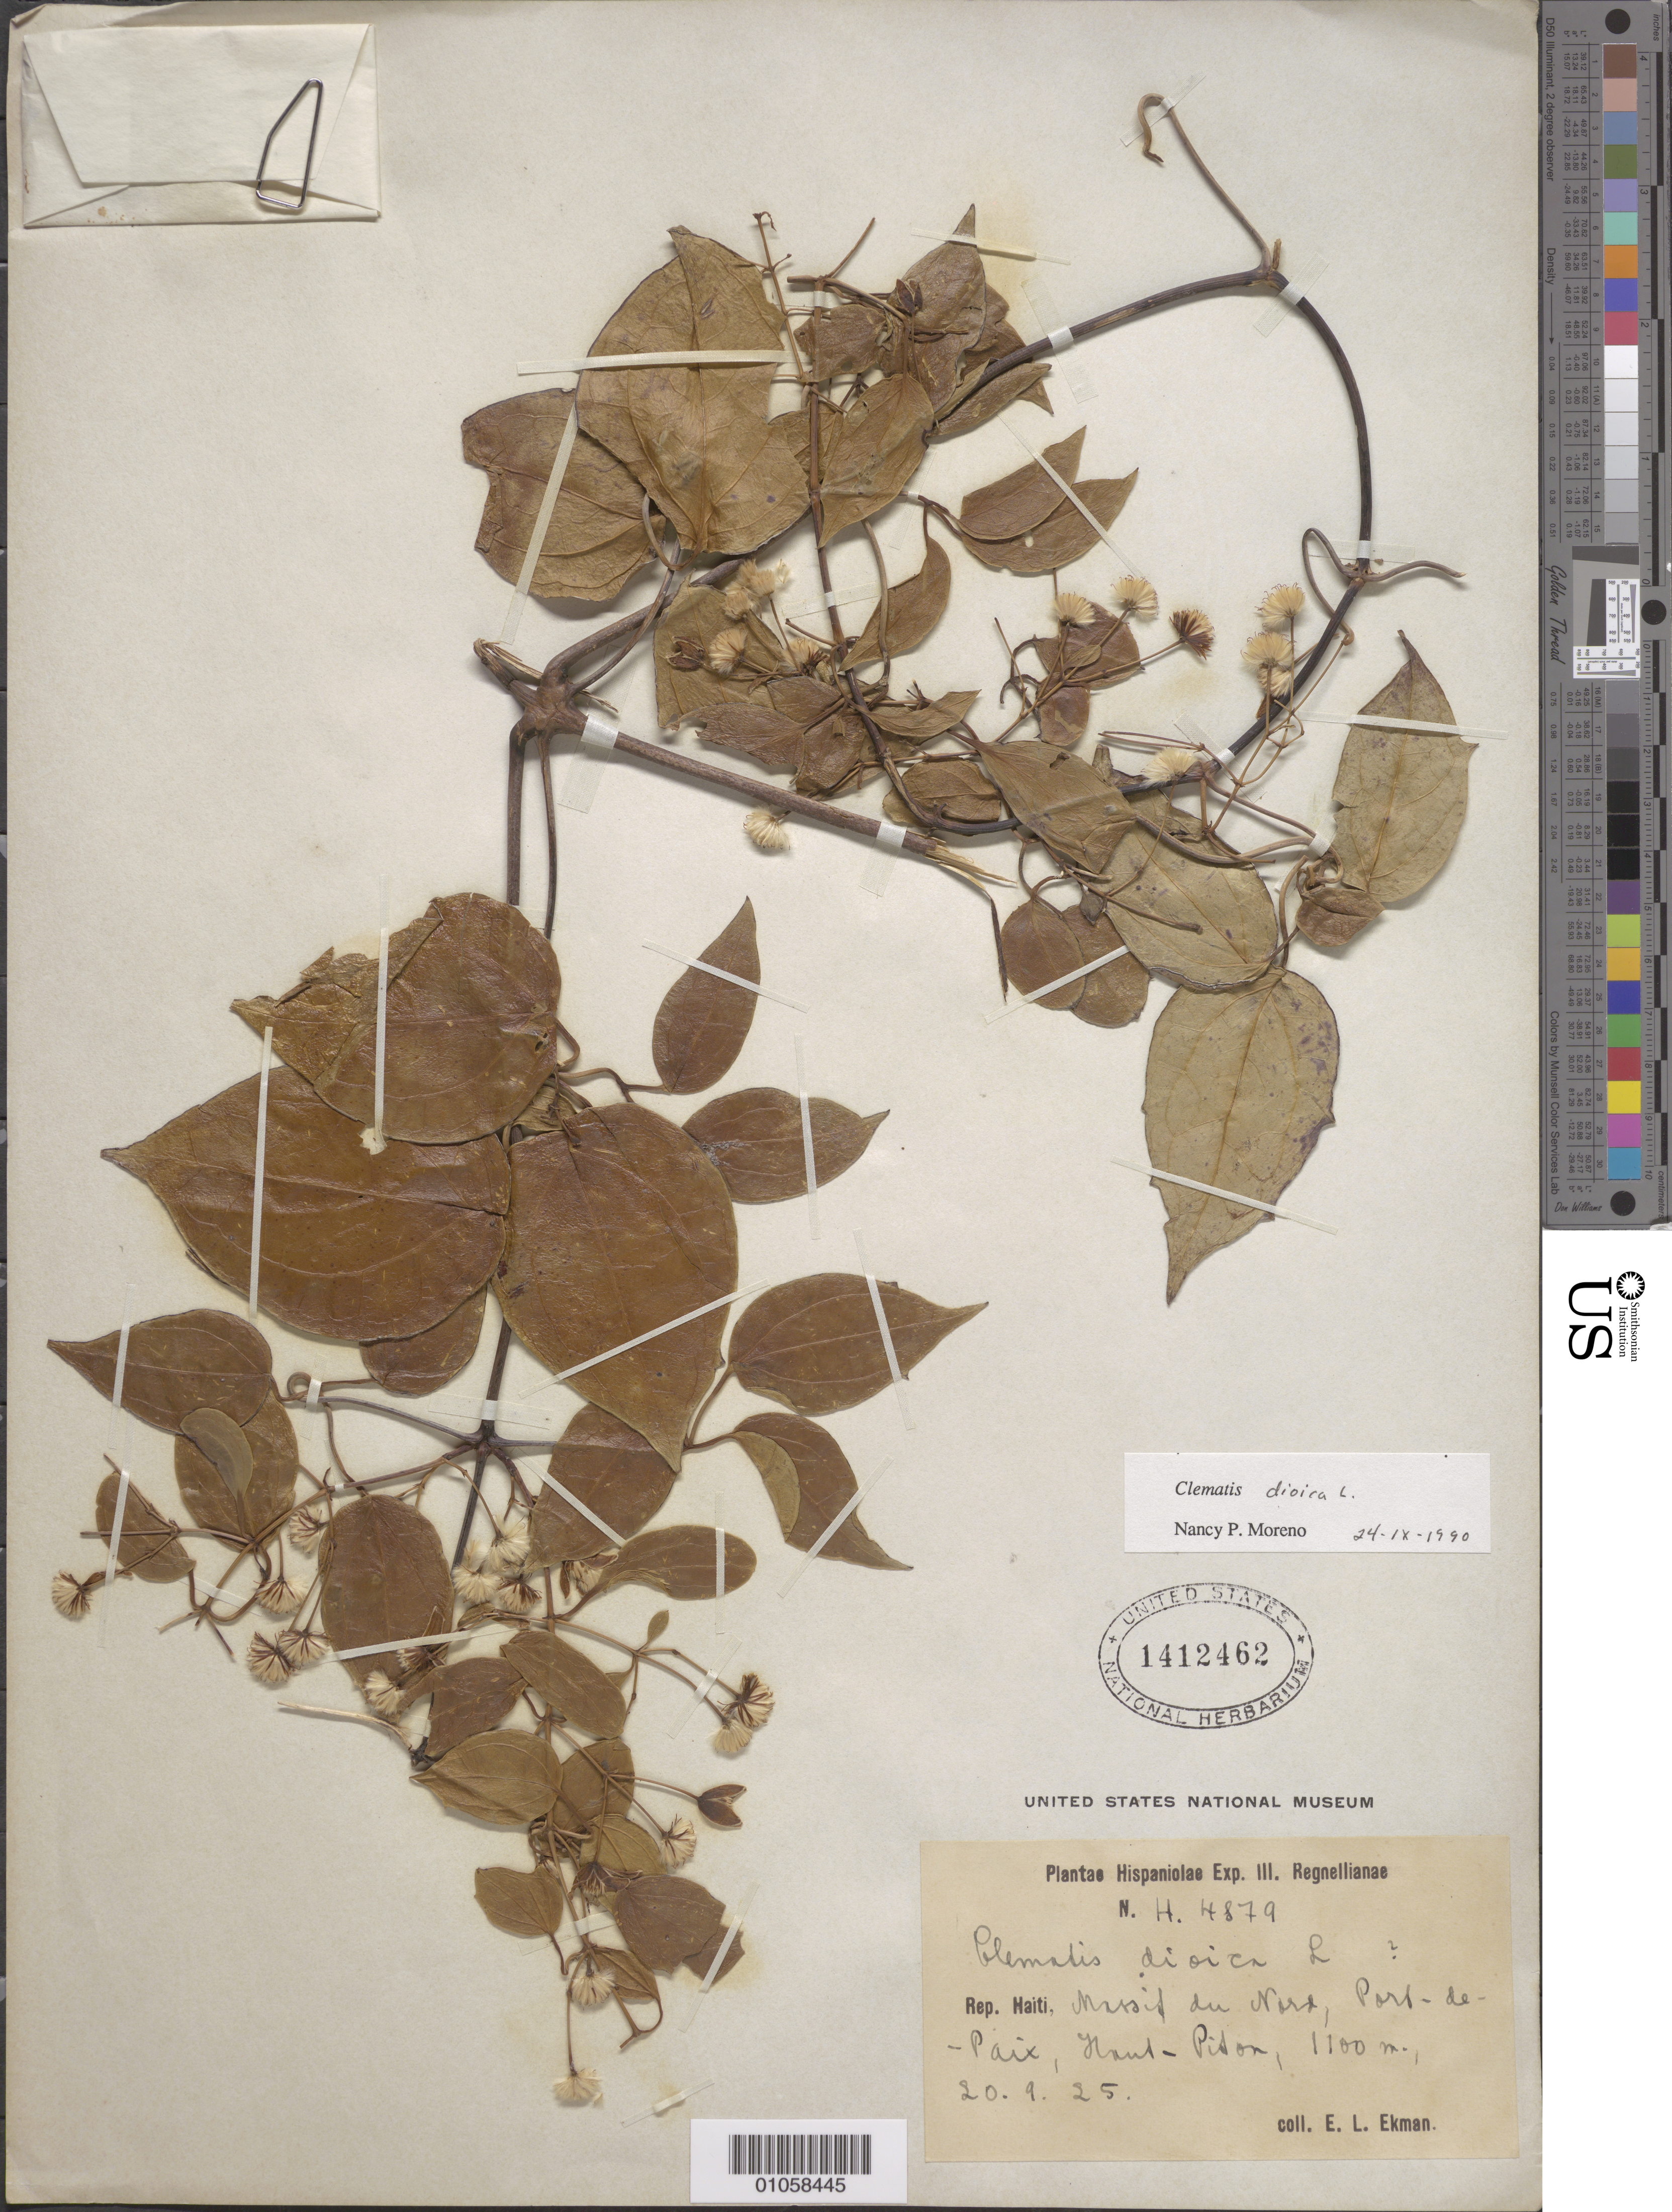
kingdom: Plantae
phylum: Tracheophyta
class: Magnoliopsida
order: Ranunculales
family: Ranunculaceae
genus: Clematis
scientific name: Clematis dioica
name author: L.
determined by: Moreno, N. P.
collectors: E. L. Ekman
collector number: H 4879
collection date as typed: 20 Sep 1925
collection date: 1925-09-20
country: Haiti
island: Hispaniola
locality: Massif du Nord, Port-de-Paix, Haut-Piton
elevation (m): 1100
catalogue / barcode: US 1412462